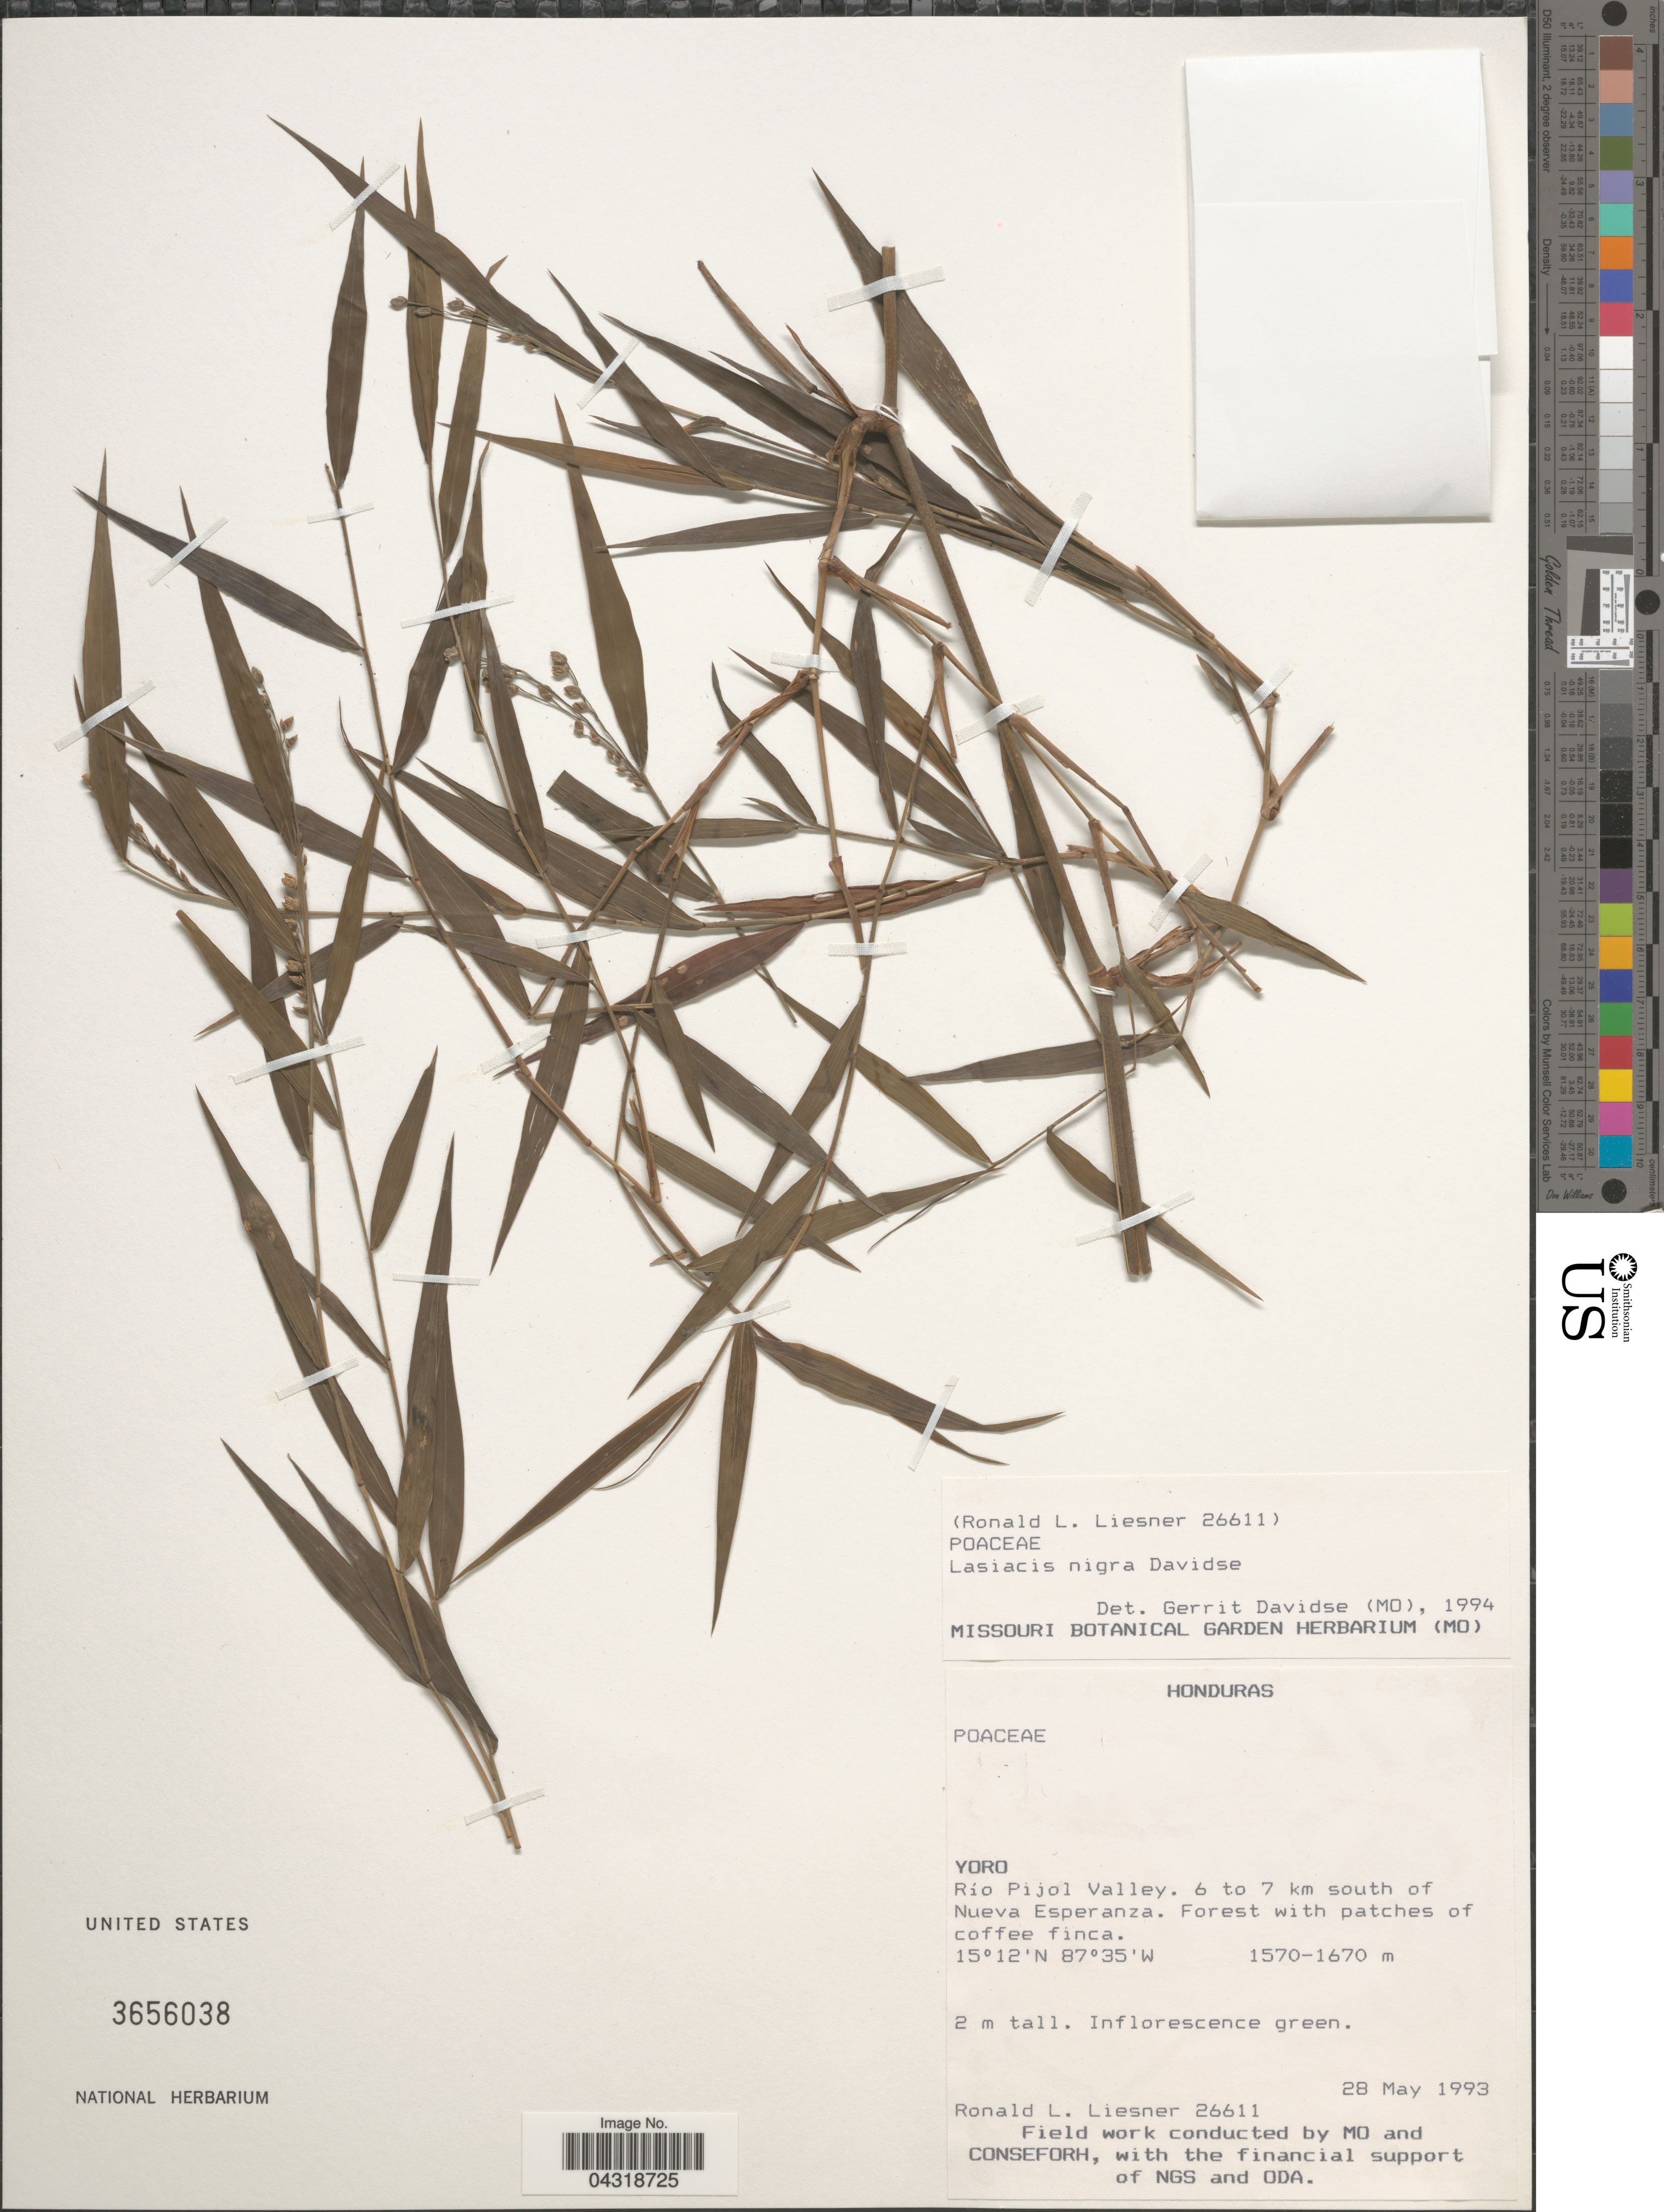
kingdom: Plantae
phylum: Tracheophyta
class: Liliopsida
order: Poales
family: Poaceae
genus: Lasiacis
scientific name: Lasiacis oaxacensis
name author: (Steud.) Hitchc.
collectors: R. L. Liesner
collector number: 26611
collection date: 1993-05-28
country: Honduras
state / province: Yoro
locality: Río Pijol Valley. 6 to 7 km south of Nueva Esperanza.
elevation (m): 1570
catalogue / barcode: US 3656038